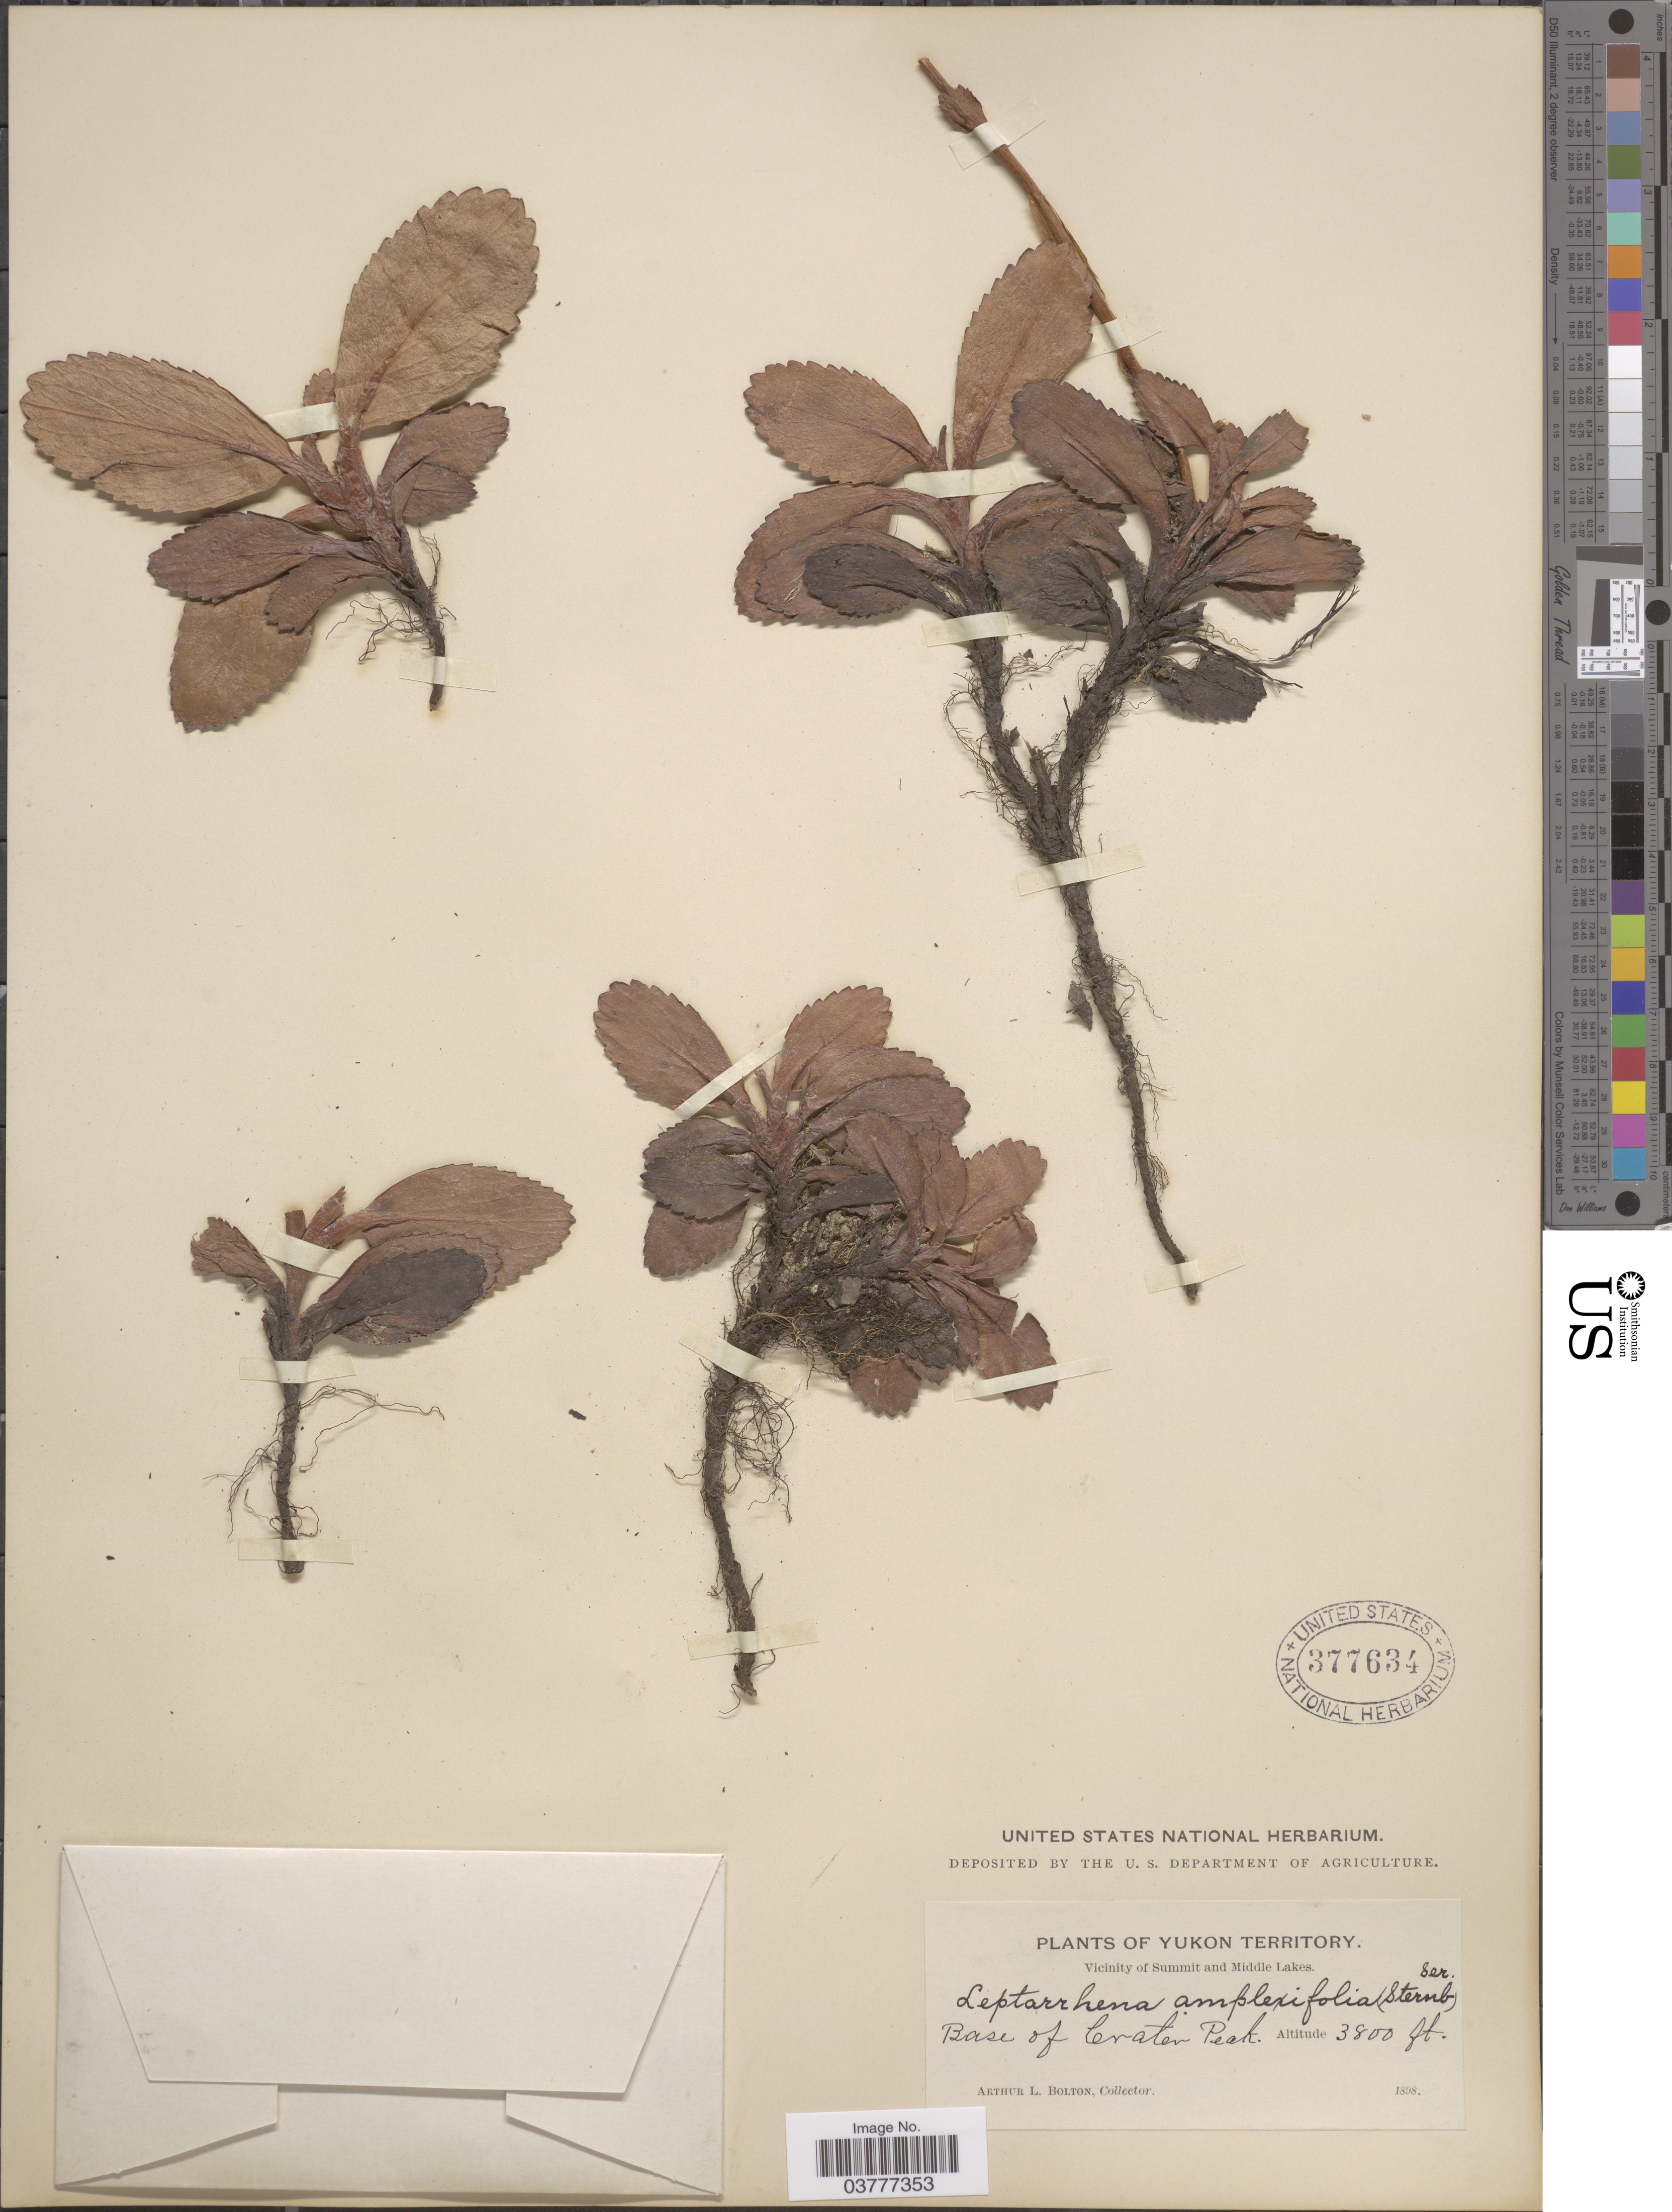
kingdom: Plantae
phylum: Tracheophyta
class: Magnoliopsida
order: Saxifragales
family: Saxifragaceae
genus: Leptarrhena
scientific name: Leptarrhena pyrolifolia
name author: (D. Don) Ser.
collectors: A. Bolton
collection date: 1898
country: Canada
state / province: Yukon Territory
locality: Vicinity of Summit and Middle Lakes. Base of Crater Peak.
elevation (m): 1158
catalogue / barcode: US 377634